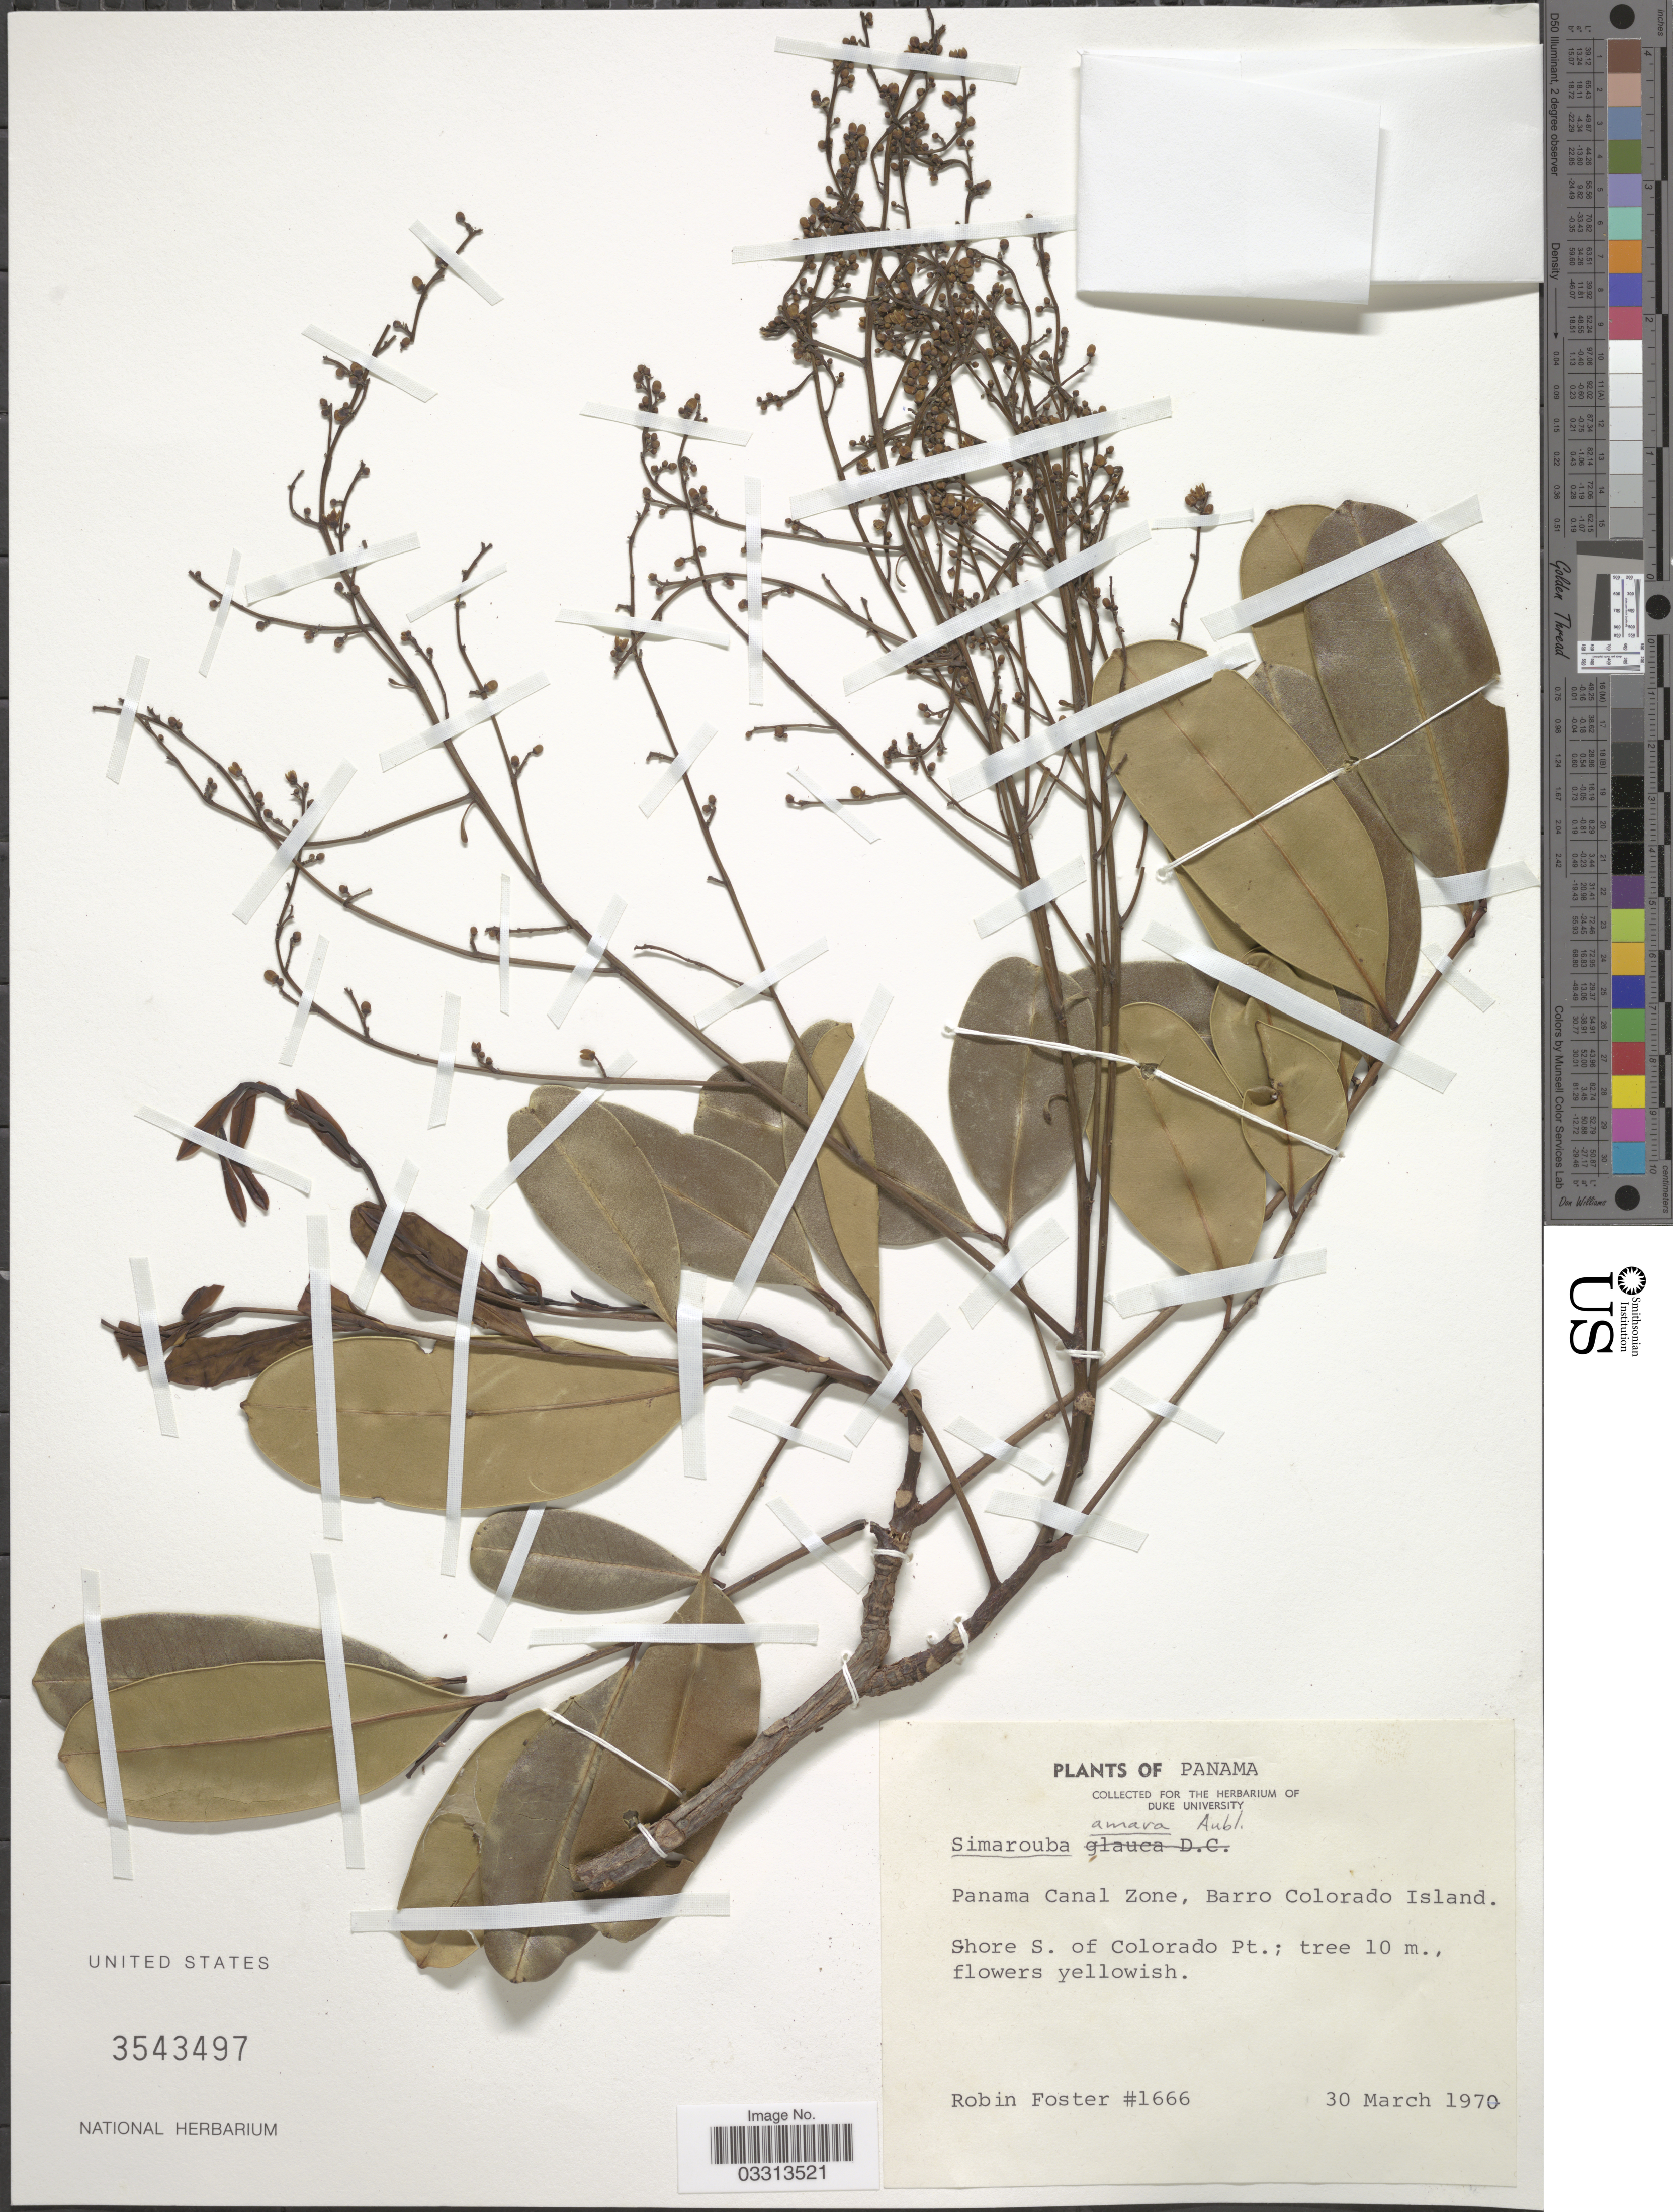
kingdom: Plantae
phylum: Tracheophyta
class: Magnoliopsida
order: Sapindales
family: Simaroubaceae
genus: Simarouba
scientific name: Simarouba glauca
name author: DC.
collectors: R. B. Foster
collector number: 1666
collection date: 1970-03-30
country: Panama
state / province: Panamá Oeste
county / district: Canal Zone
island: Barro Colorado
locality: Panama Canal Zone, Barro Colorado Island, Shore S. of Colorado Pt.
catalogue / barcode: US 3543497